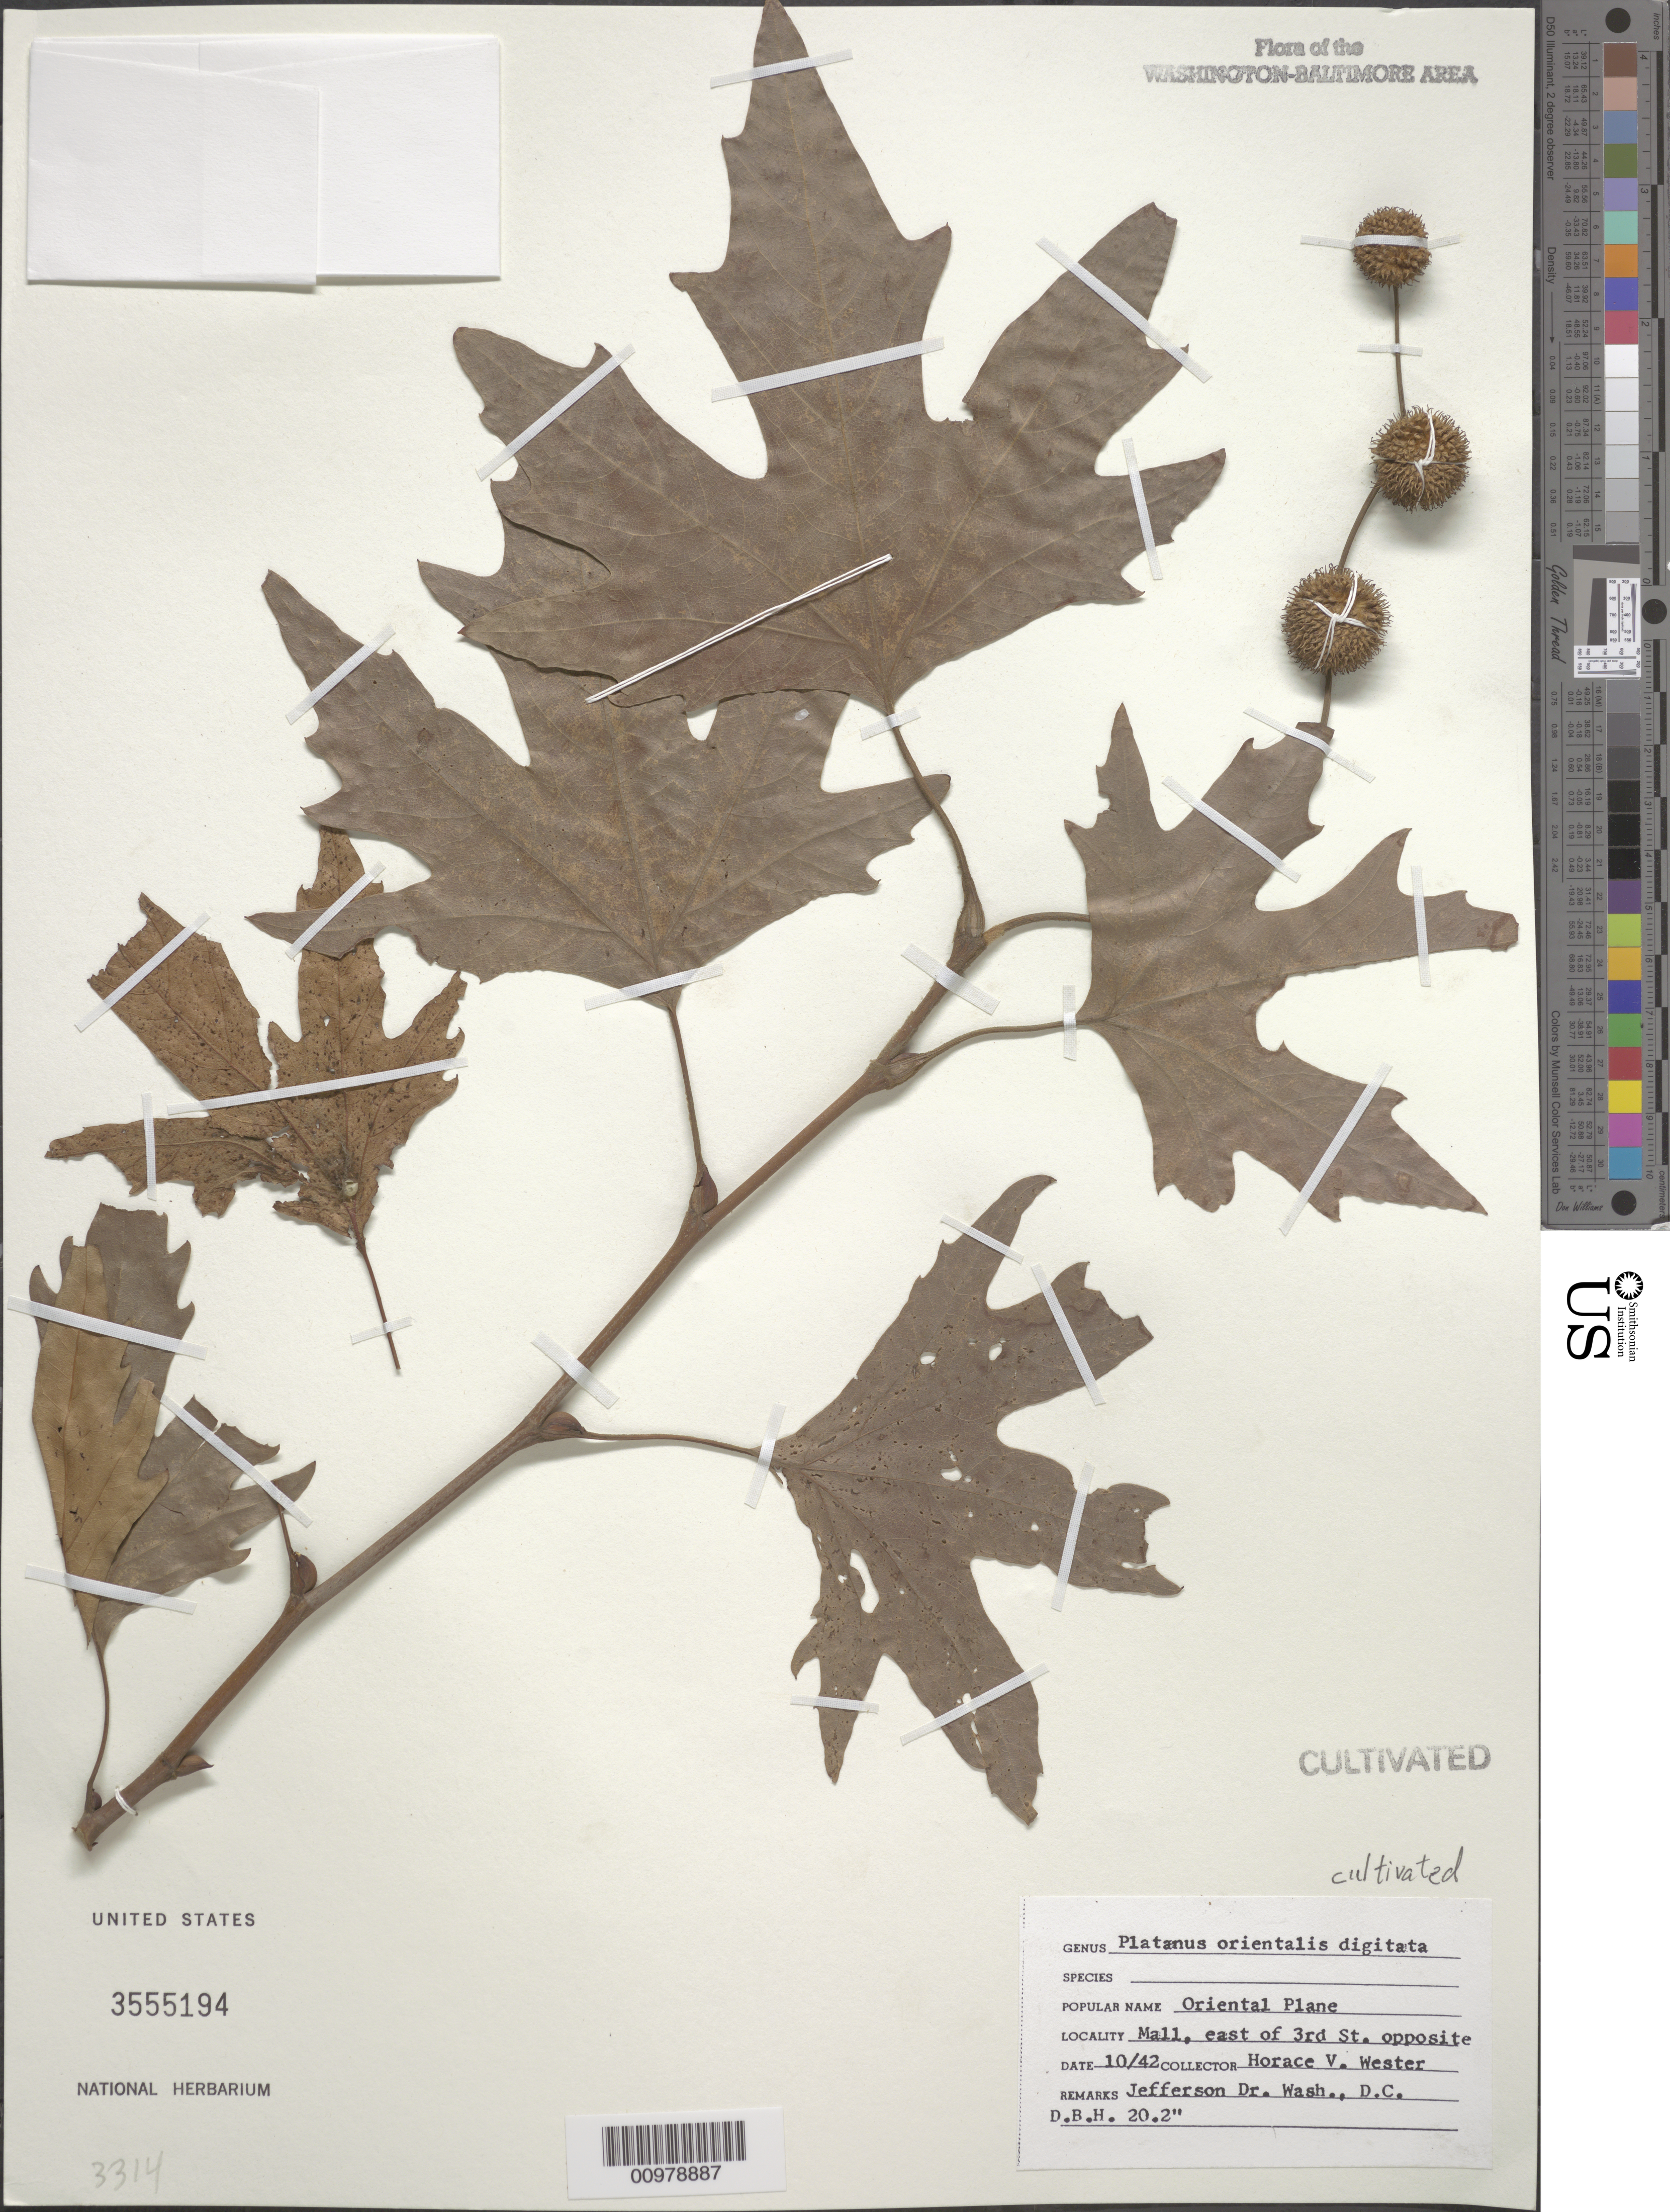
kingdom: Plantae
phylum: Tracheophyta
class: Magnoliopsida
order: Proteales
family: Platanaceae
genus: Platanus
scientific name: Platanus orientalis var. digitata, ined.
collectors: H. Wester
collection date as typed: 10/42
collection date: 1942-10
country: United States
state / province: District of Columbia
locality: Mall, east of 3rd St. opposite Jefferson Dr.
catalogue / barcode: US 3555194